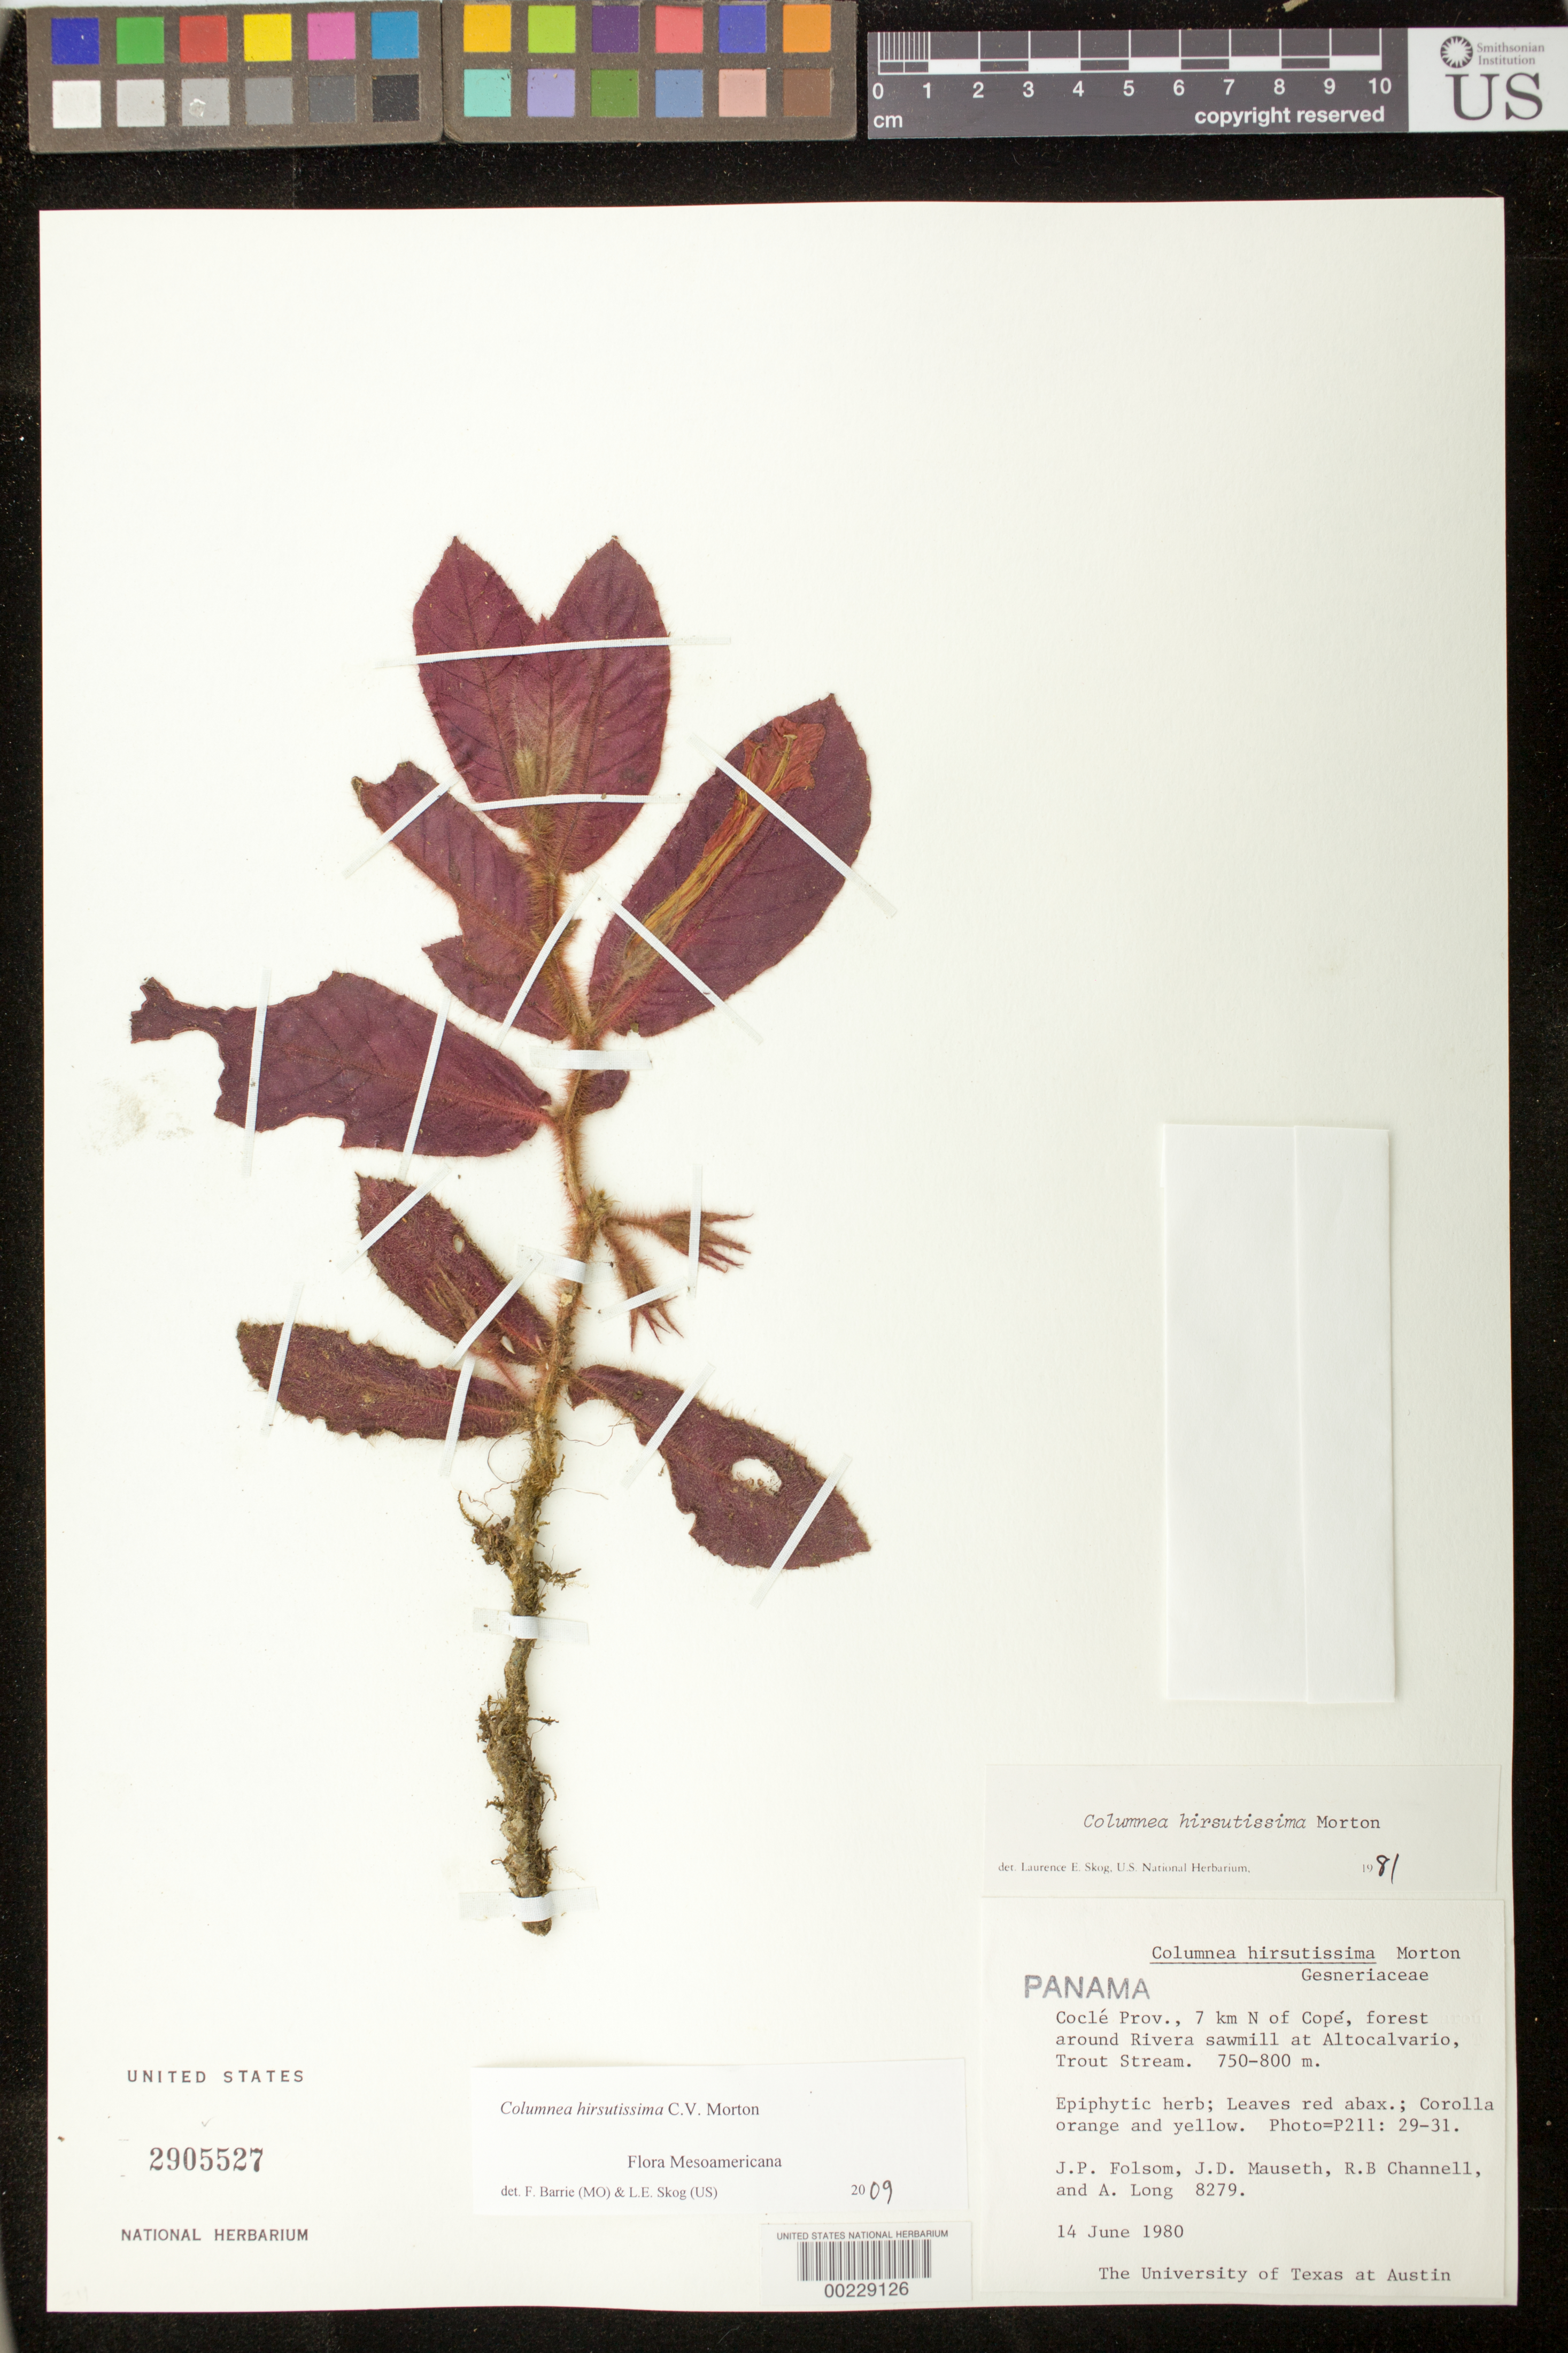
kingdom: Plantae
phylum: Tracheophyta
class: Magnoliopsida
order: Lamiales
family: Gesneriaceae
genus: Columnea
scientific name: Columnea hirsutissima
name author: C.V. Morton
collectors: J. P. Folsom & et al.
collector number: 8279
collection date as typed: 14 Jun 1980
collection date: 1980-06-14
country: Panama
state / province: Coclé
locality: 7 km N of Cope, around Rivera sawmill at Alto Calvario, trout stream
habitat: Forest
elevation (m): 750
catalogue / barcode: US 2905527